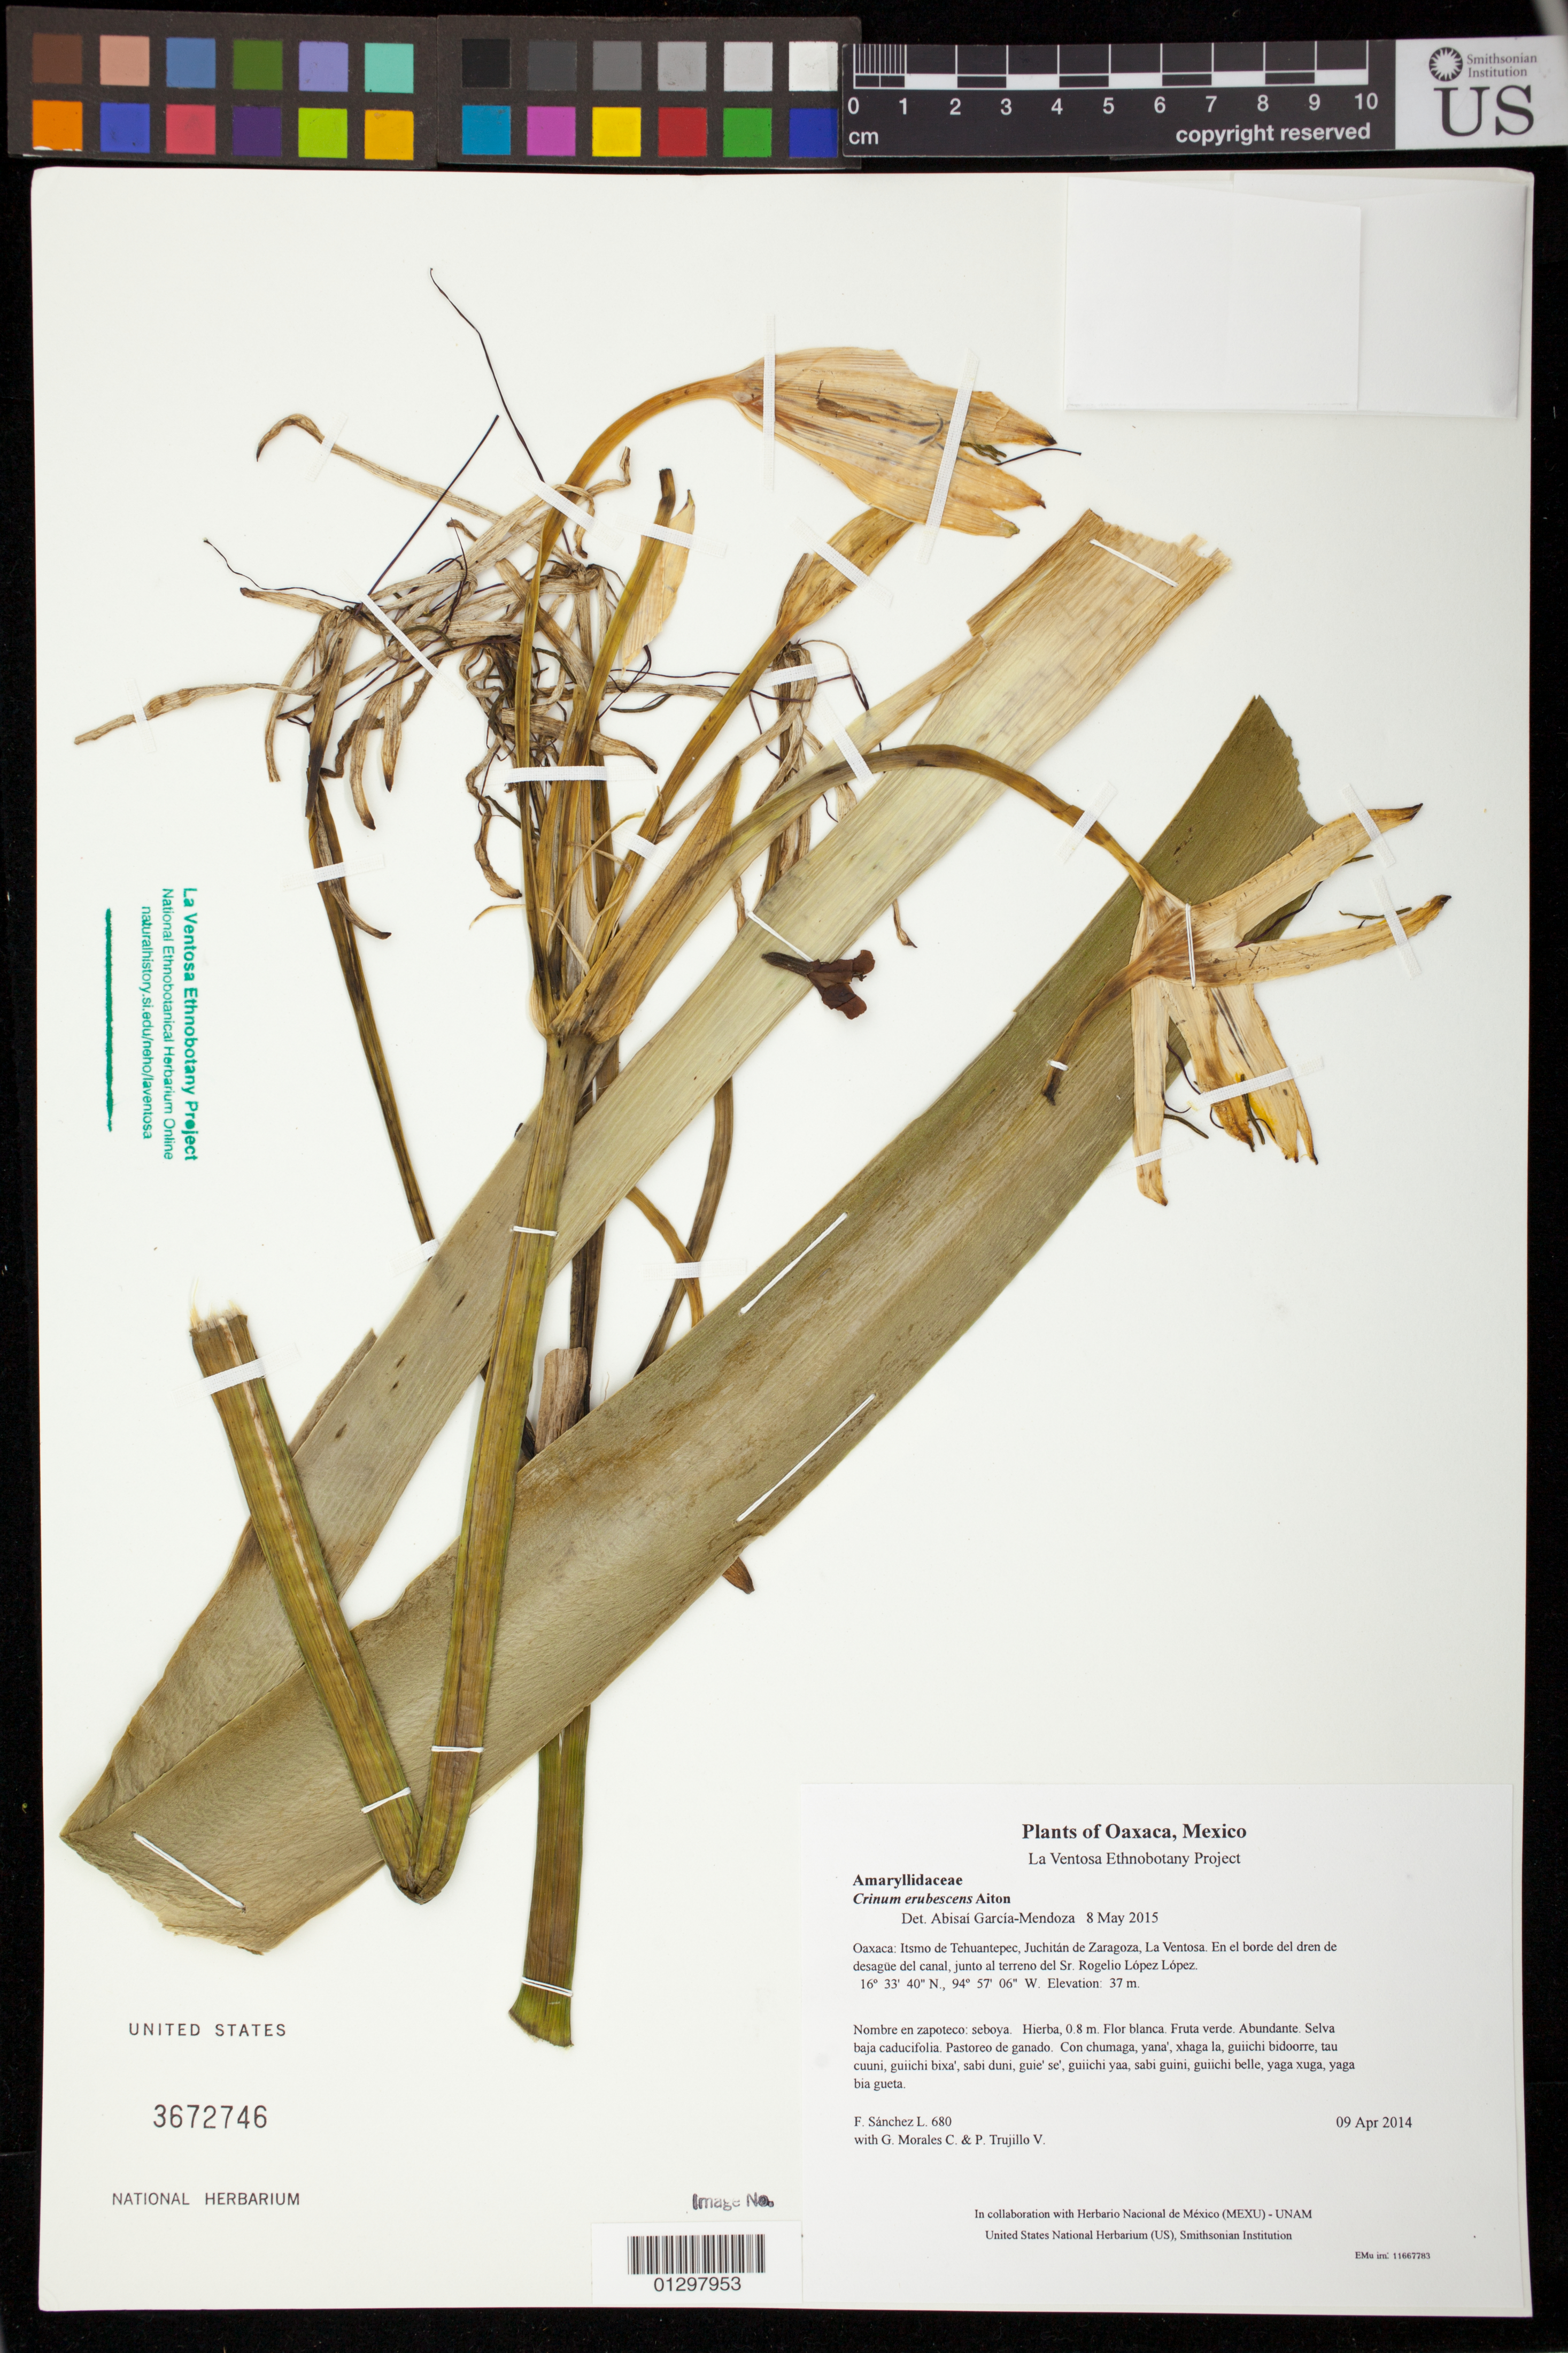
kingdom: Plantae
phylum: Tracheophyta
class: Liliopsida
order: Asparagales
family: Amaryllidaceae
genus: Crinum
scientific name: Crinum erubescens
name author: Aiton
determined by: García-Mendoza, A.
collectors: F. Sánchez L., G. Morales C. & P. Trujillo V.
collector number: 680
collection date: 2014-04-09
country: Mexico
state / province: Oaxaca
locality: Itsmo de Tehuantepec, Juchitán de Zaragoza, La Ventosa. En el borde del dren de desagüe del canal, junto al terreno del Sr. Rogelio López López.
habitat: Selva baja caducifolia. Pastoreo de ganado.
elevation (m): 37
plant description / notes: JEBOT, MEXU, SERO, US; Guixi nisa. 0.8 m. Guie' naquichi'. Cuaananaxhi naga'. Stale.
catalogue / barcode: US 3672746